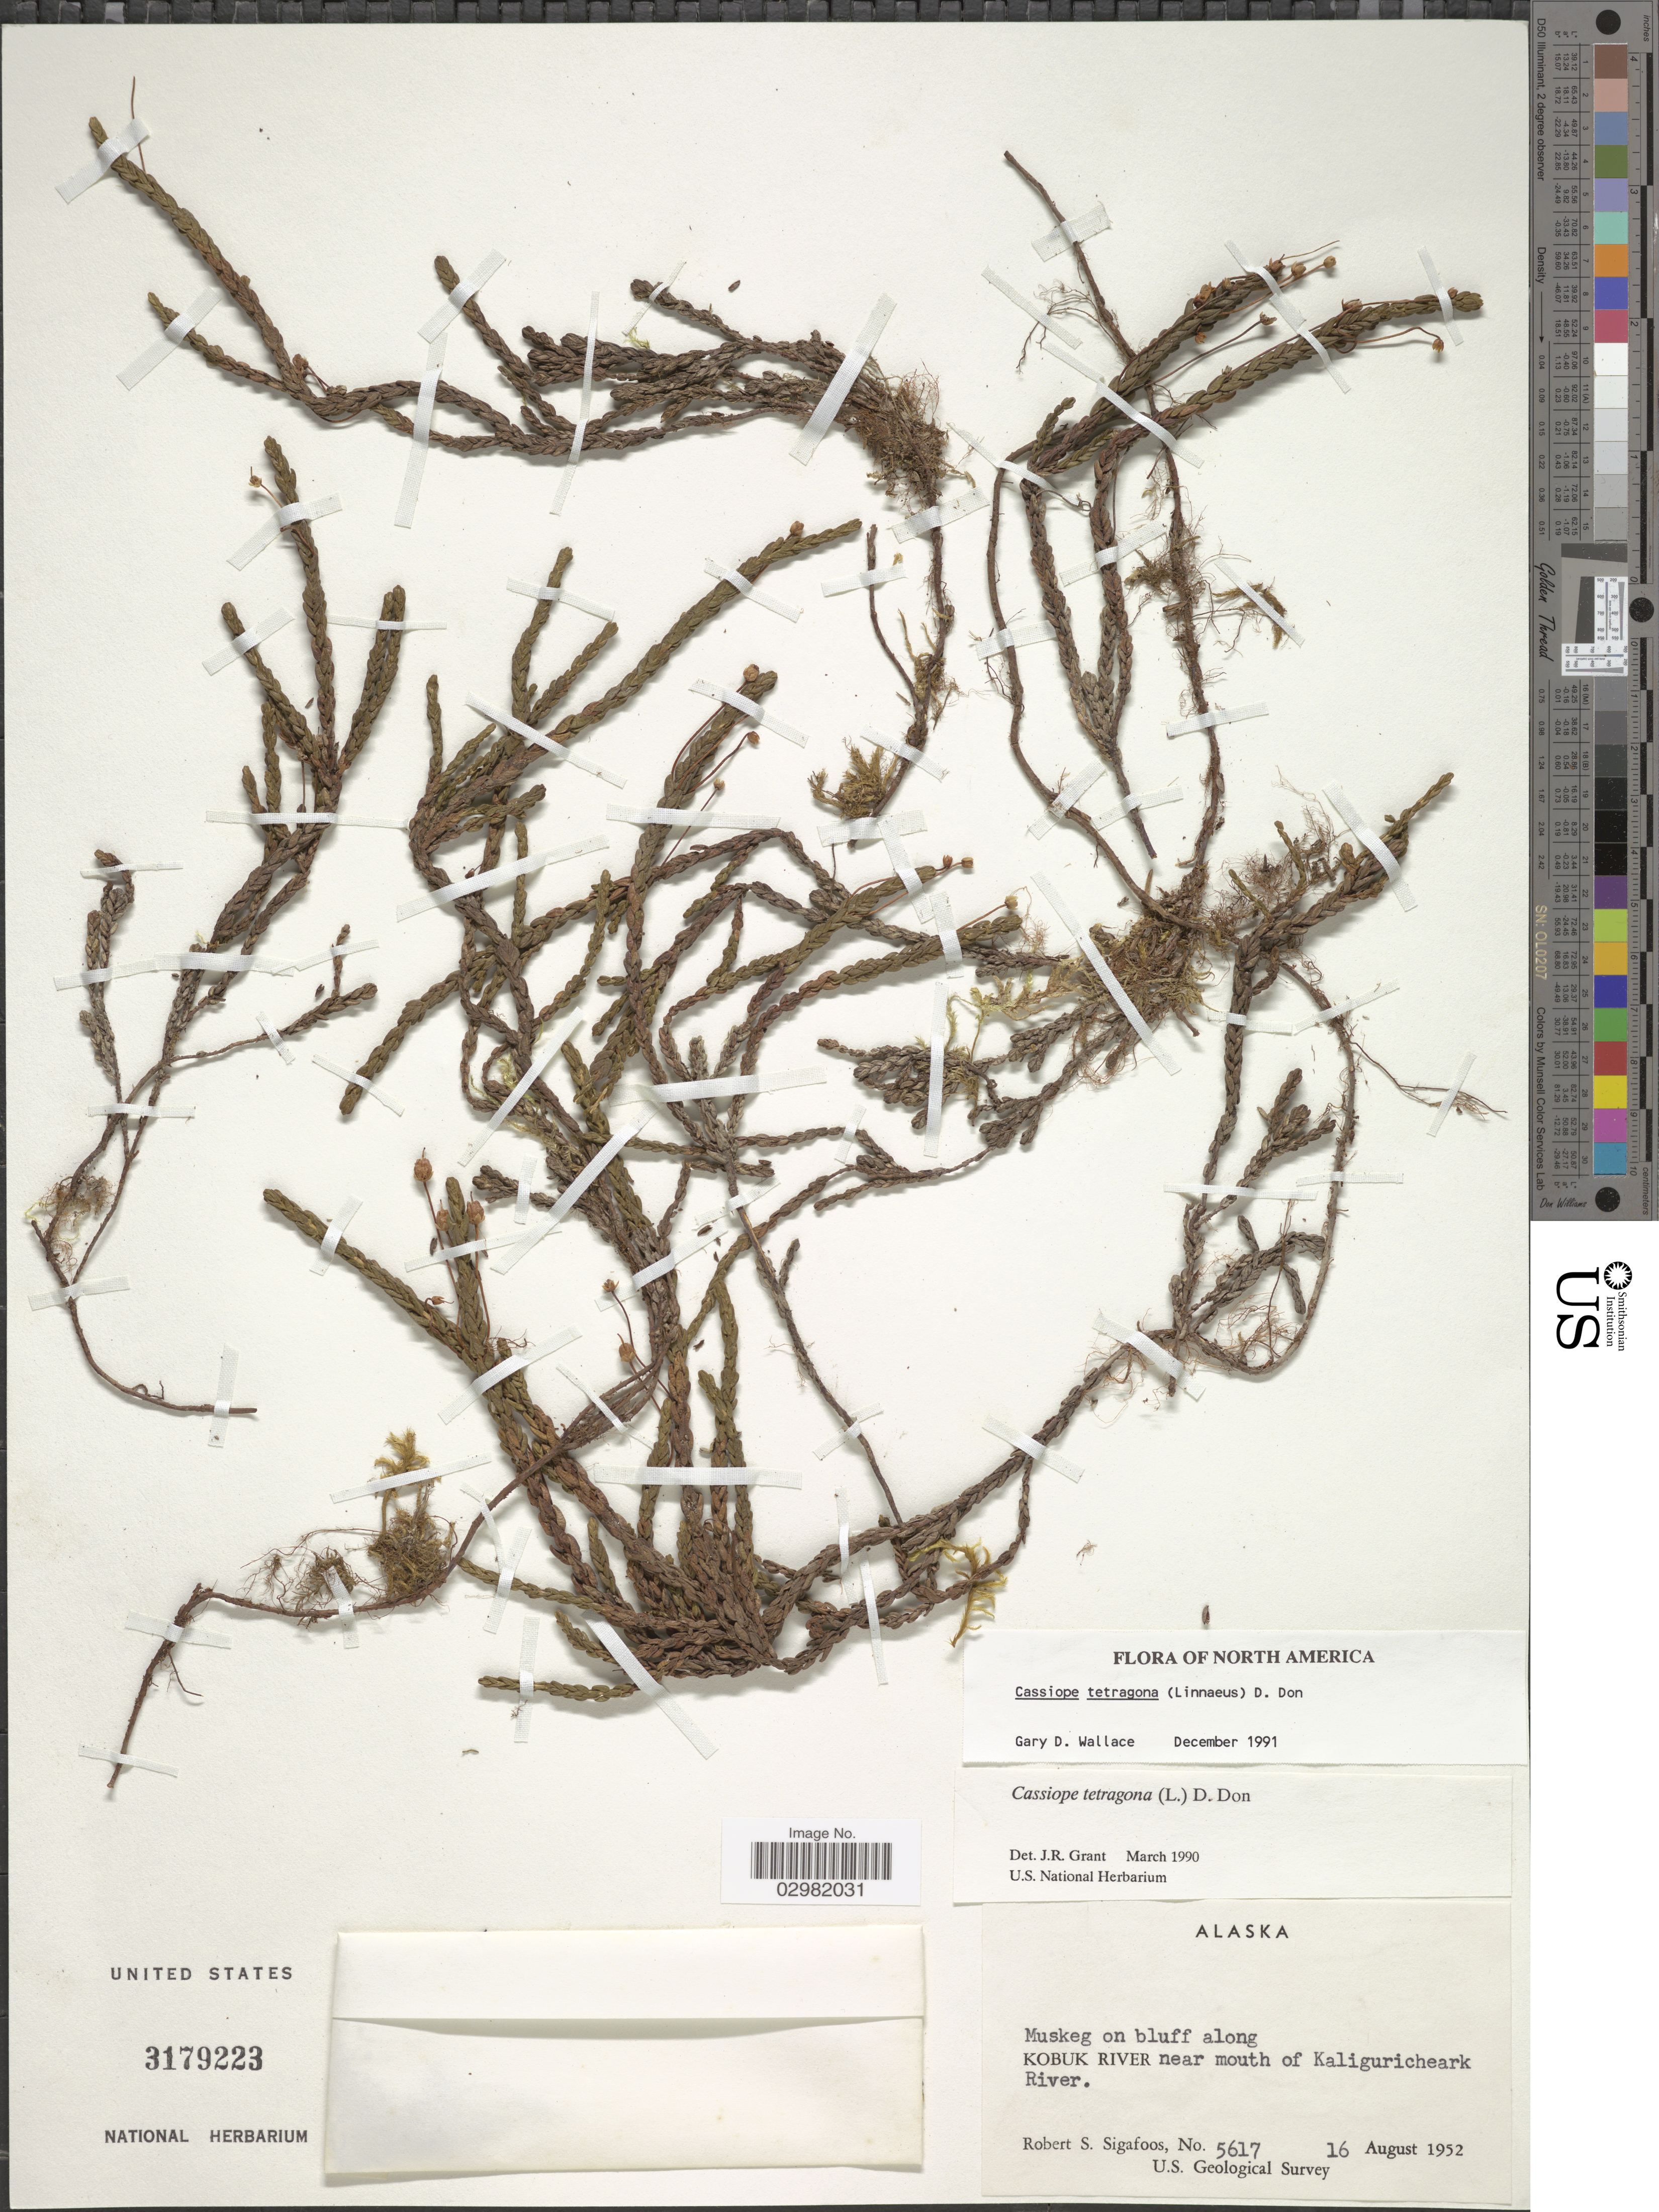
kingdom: Plantae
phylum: Tracheophyta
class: Magnoliopsida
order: Ericales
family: Ericaceae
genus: Cassiope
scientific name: Cassiope tetragona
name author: (L.) D. Don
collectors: R. Sigafoos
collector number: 5617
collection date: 1952-08-16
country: United States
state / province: Alaska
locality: Muskeg on bluff along Kobuk River near mouth of Kaliguricheark River.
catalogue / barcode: US 3179223